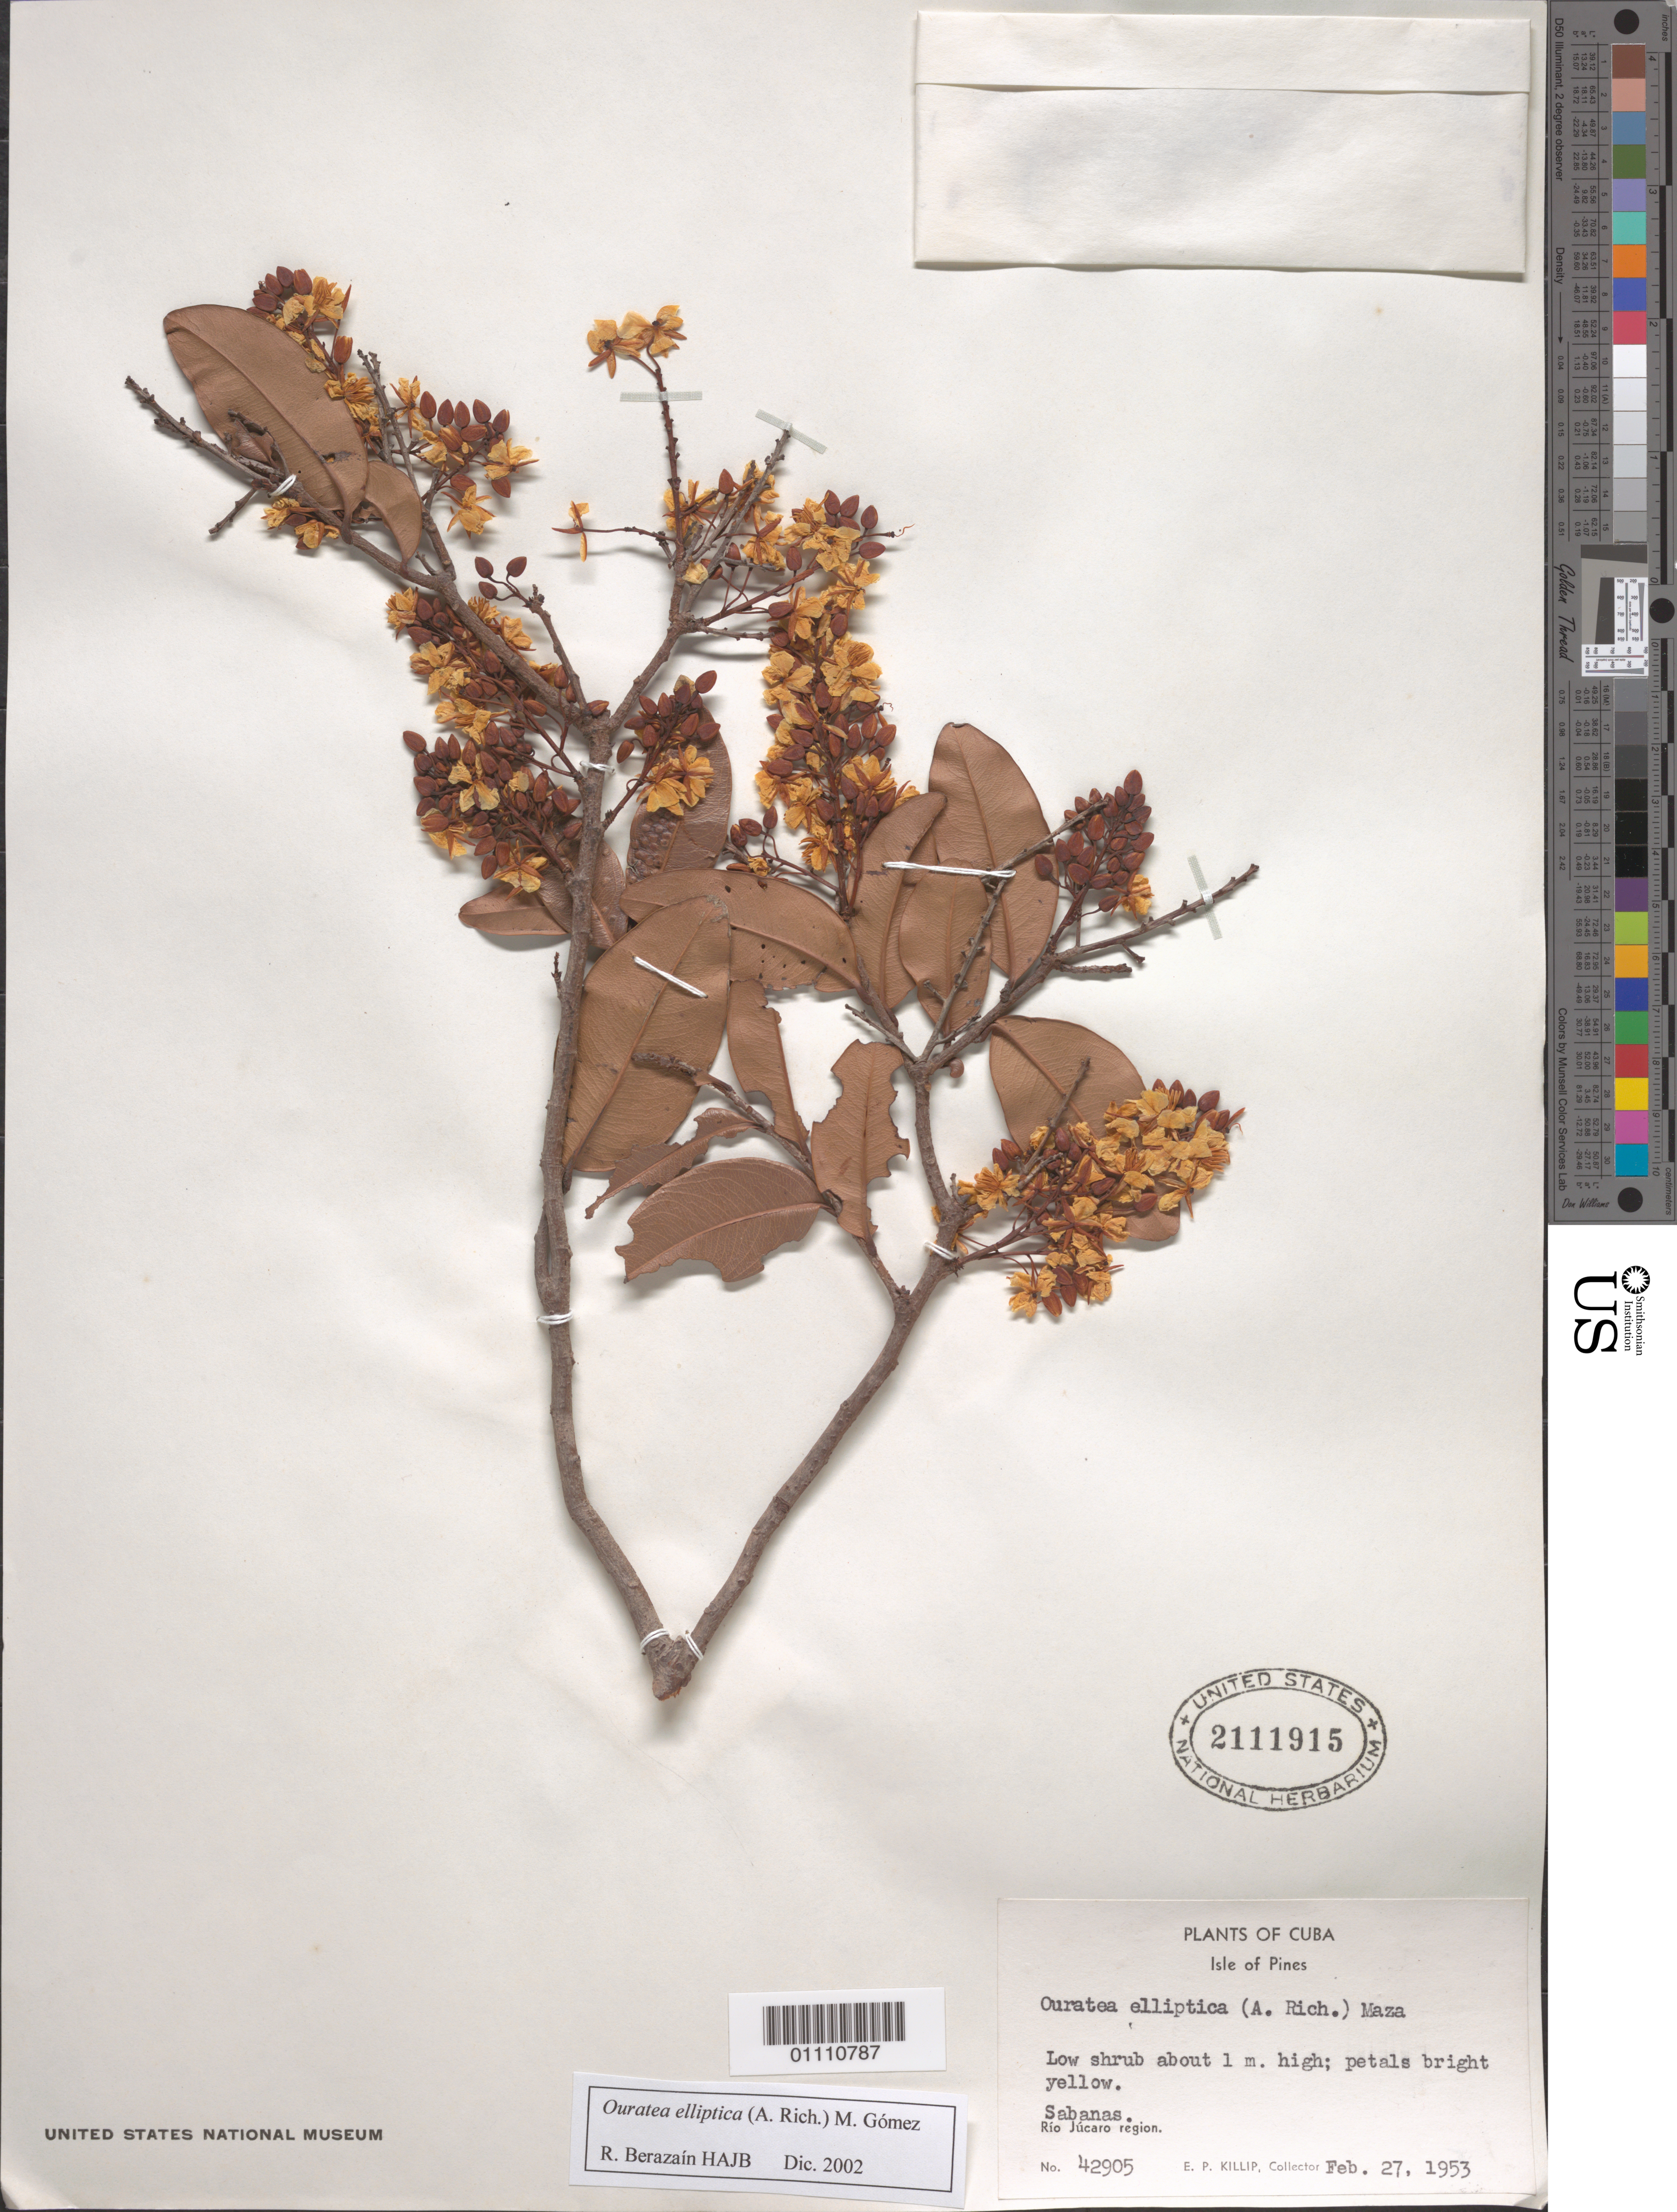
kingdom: Plantae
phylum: Tracheophyta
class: Magnoliopsida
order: Malpighiales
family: Ochnaceae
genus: Ouratea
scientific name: Ouratea elliptica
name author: (A. Rich.) M. Gómez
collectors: E. P. Killip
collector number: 42905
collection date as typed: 27 Feb 1953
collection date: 1953-02-27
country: Cuba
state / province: Isla de La Juventud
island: Isla de la Juventud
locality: Sabanas, Rio Júcaro region, Isle of Pines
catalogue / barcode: US 2111915